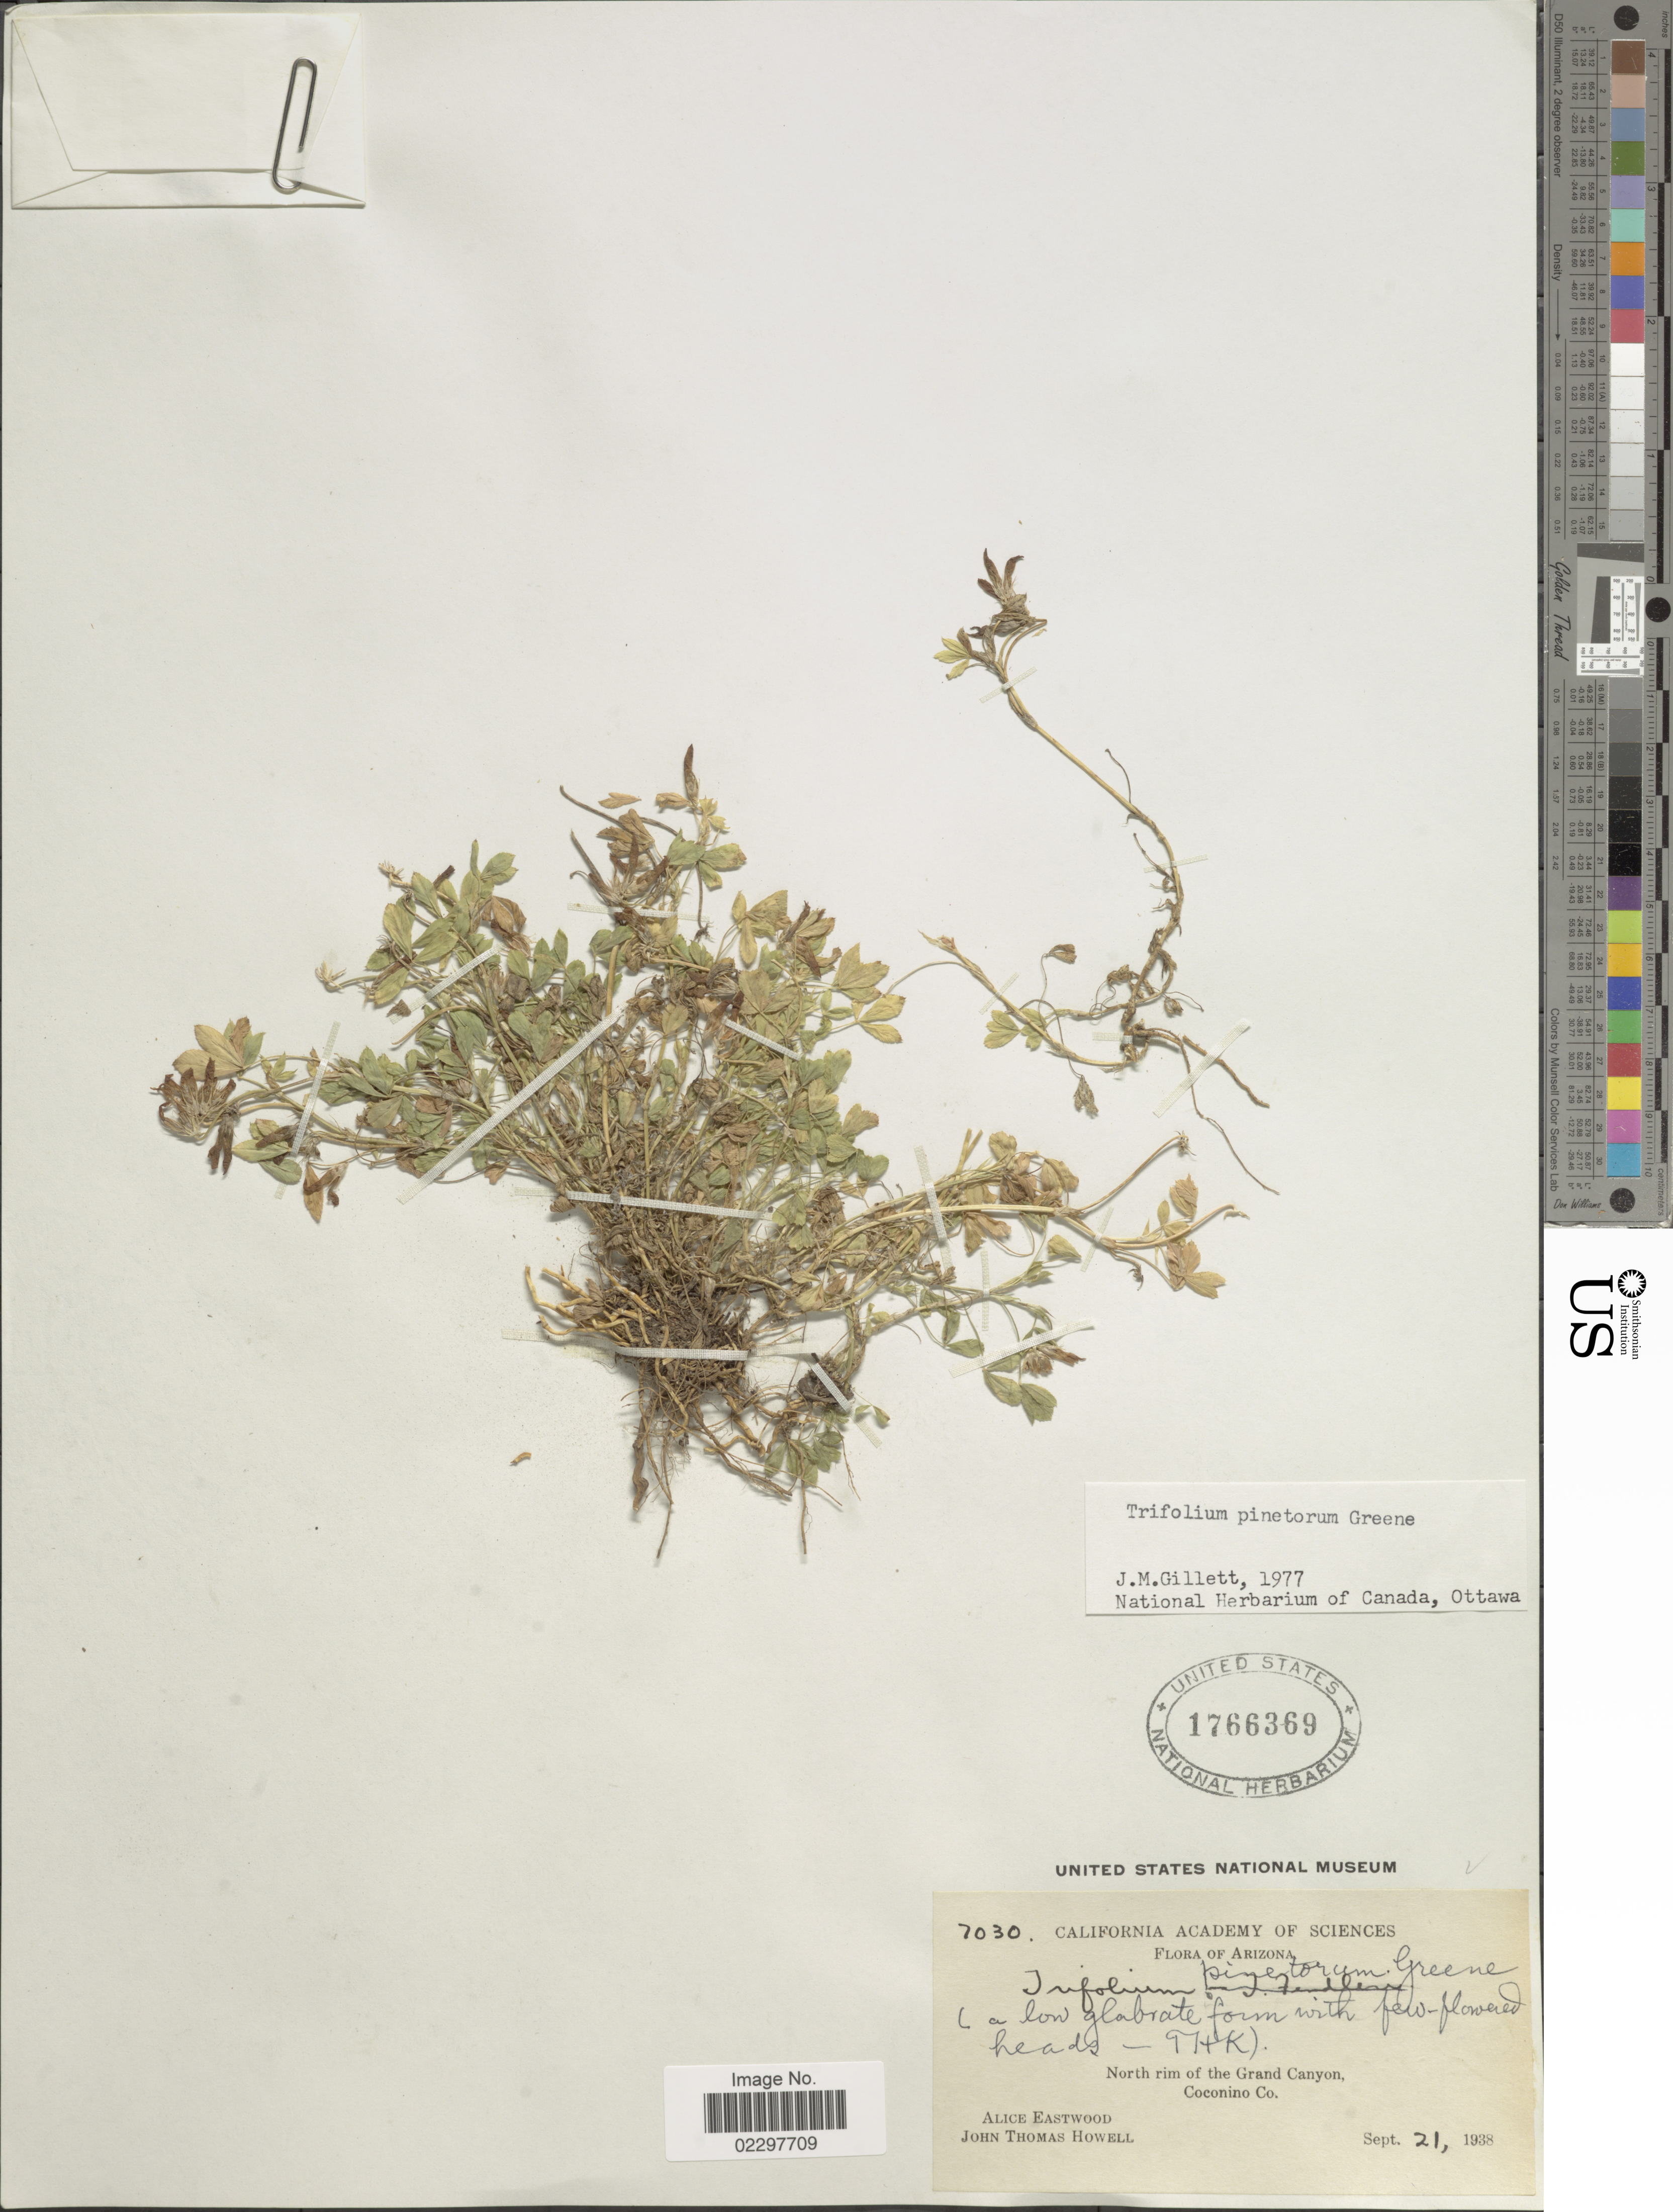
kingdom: Plantae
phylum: Tracheophyta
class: Magnoliopsida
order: Fabales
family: Fabaceae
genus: Trifolium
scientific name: Trifolium pinetorum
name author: Greene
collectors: A. Eastwood & J. T. Howell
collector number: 7030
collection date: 1938-09-21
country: United States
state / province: Arizona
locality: North rim of the Grand Canyon, Coconino Co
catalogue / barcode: US 1766369